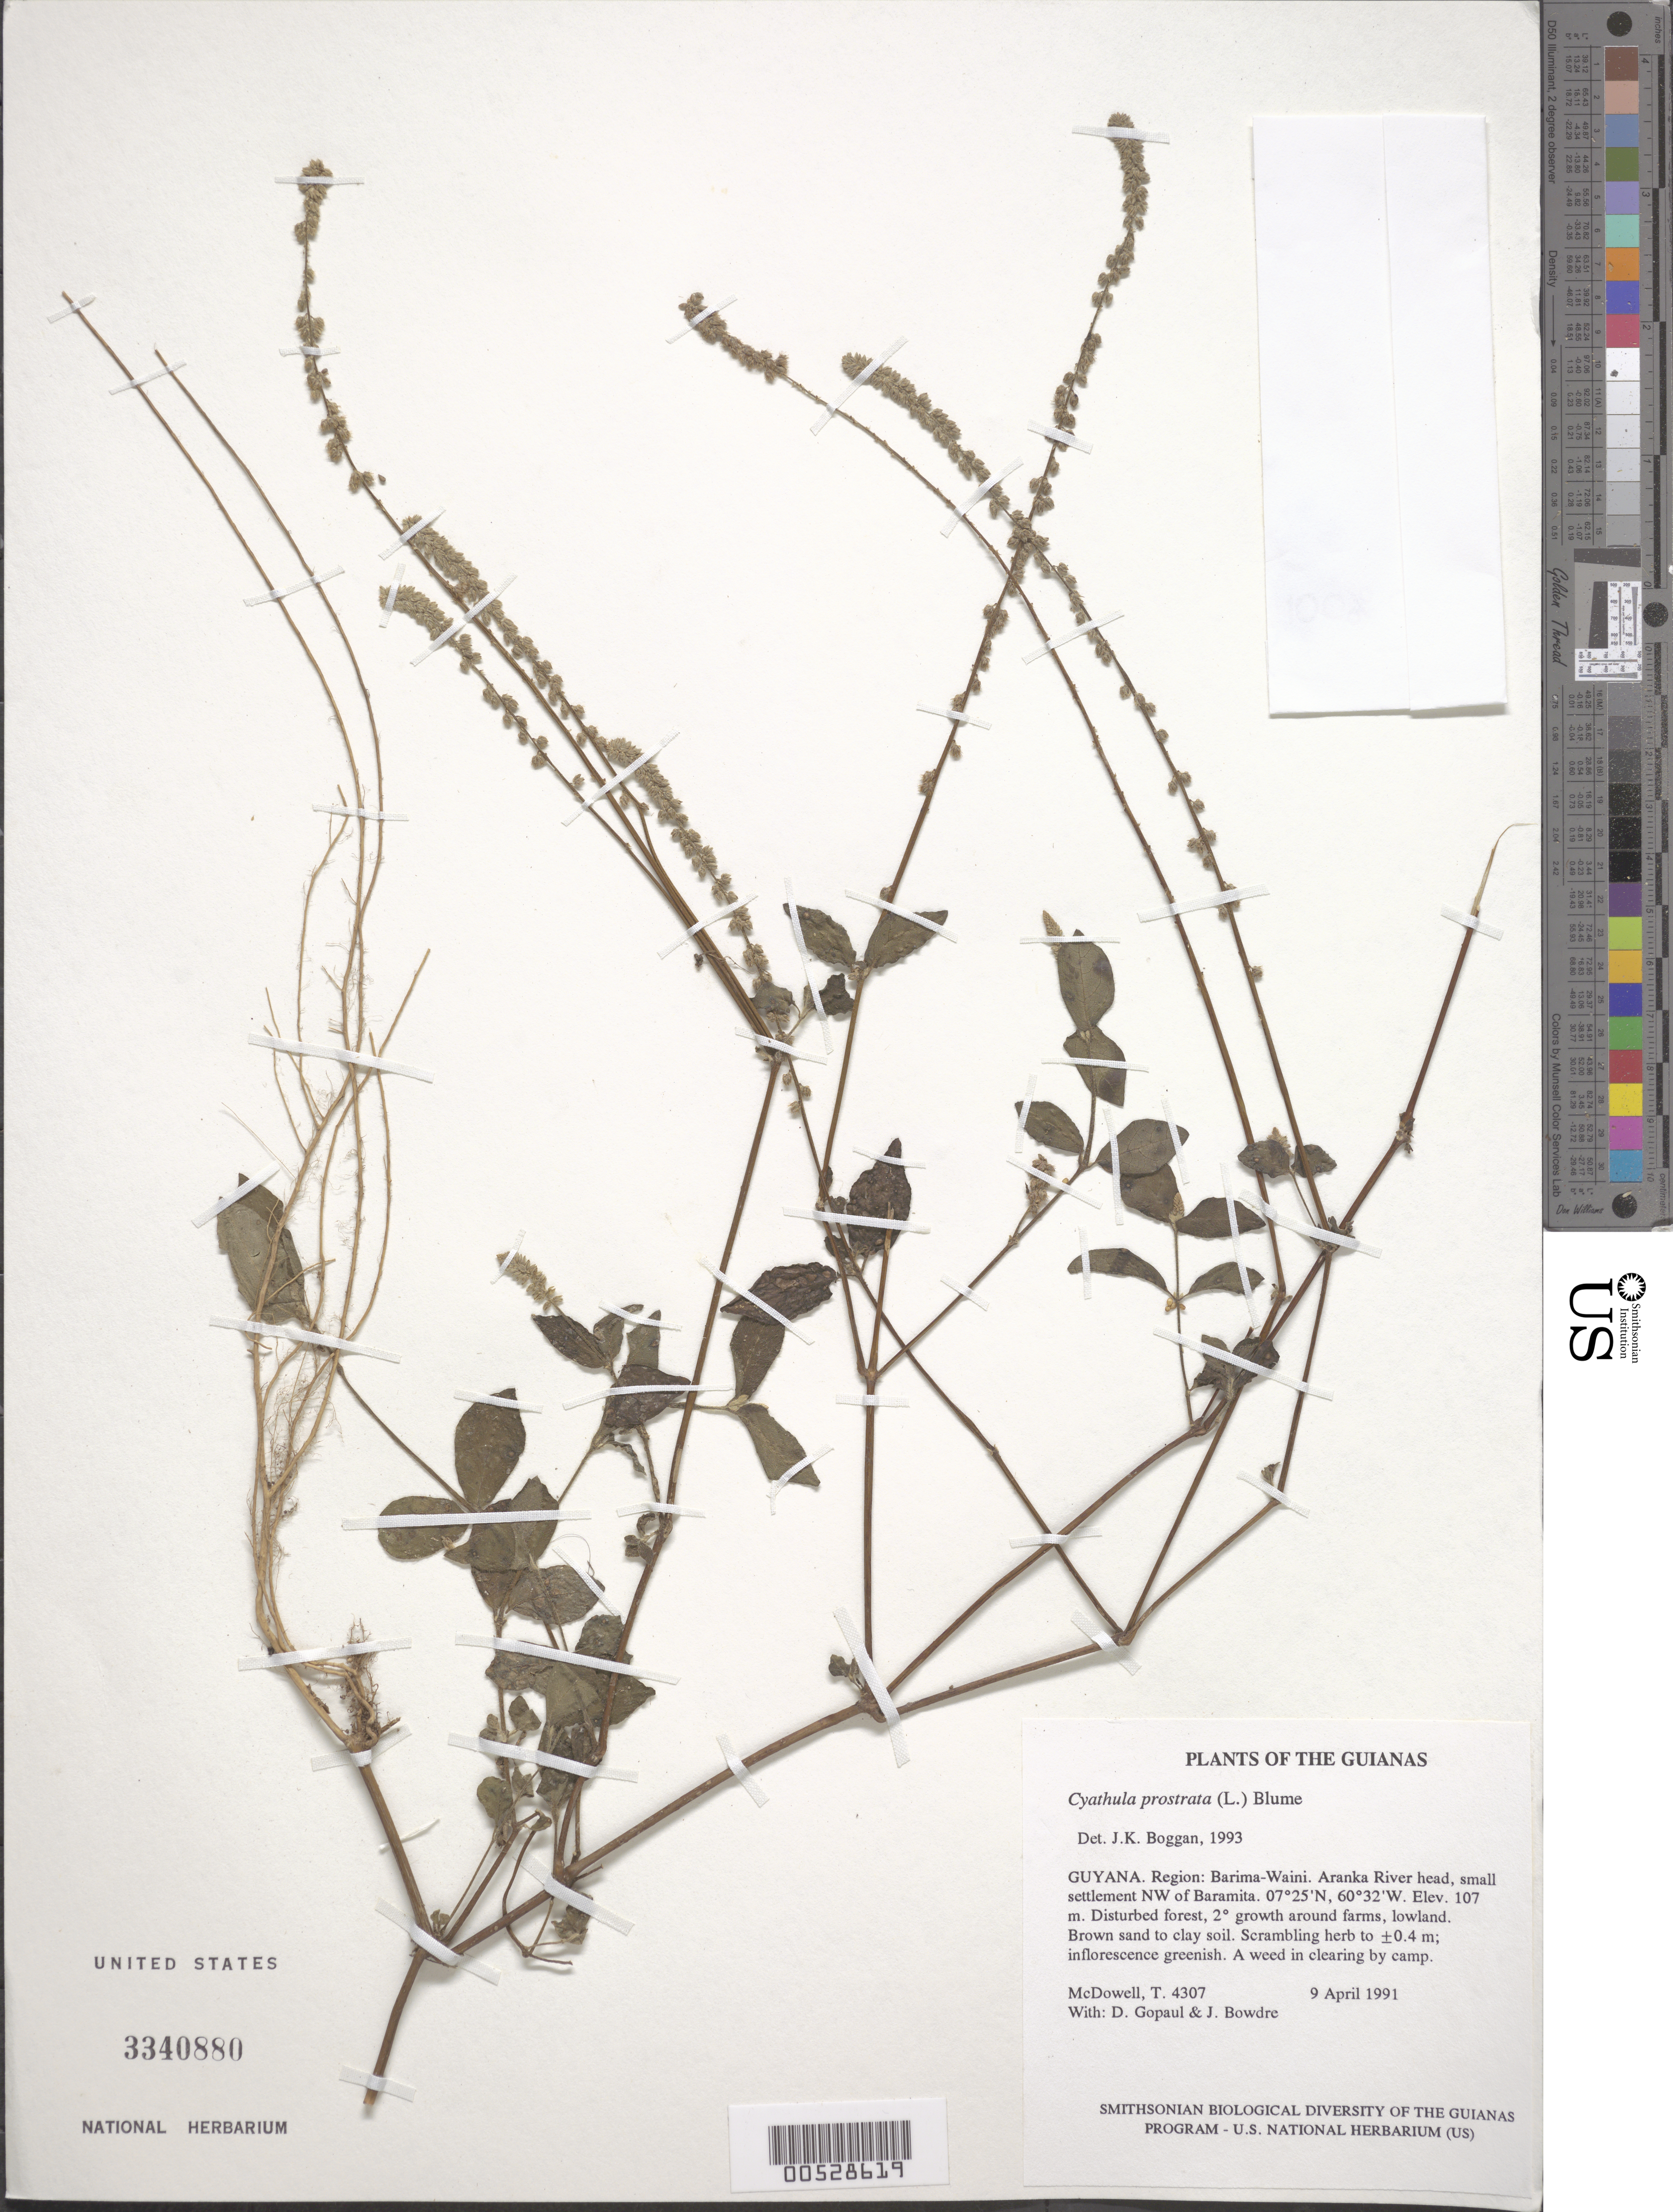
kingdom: Plantae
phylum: Tracheophyta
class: Magnoliopsida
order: Caryophyllales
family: Amaranthaceae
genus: Cyathula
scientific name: Cyathula prostrata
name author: (L.) Blume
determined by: Boggan, J. K., (US), NMNH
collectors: T. McDowell, D. Gopaul & J. Bowdre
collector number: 4307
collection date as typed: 9 April 1991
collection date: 1991-04-09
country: Guyana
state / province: Barima-Waini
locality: Aranka River head, small settlement NW of Baramita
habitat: Disturbed forest, secondary growth around farms, lowland. Brown sand to clay soil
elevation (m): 107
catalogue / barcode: US 3340880